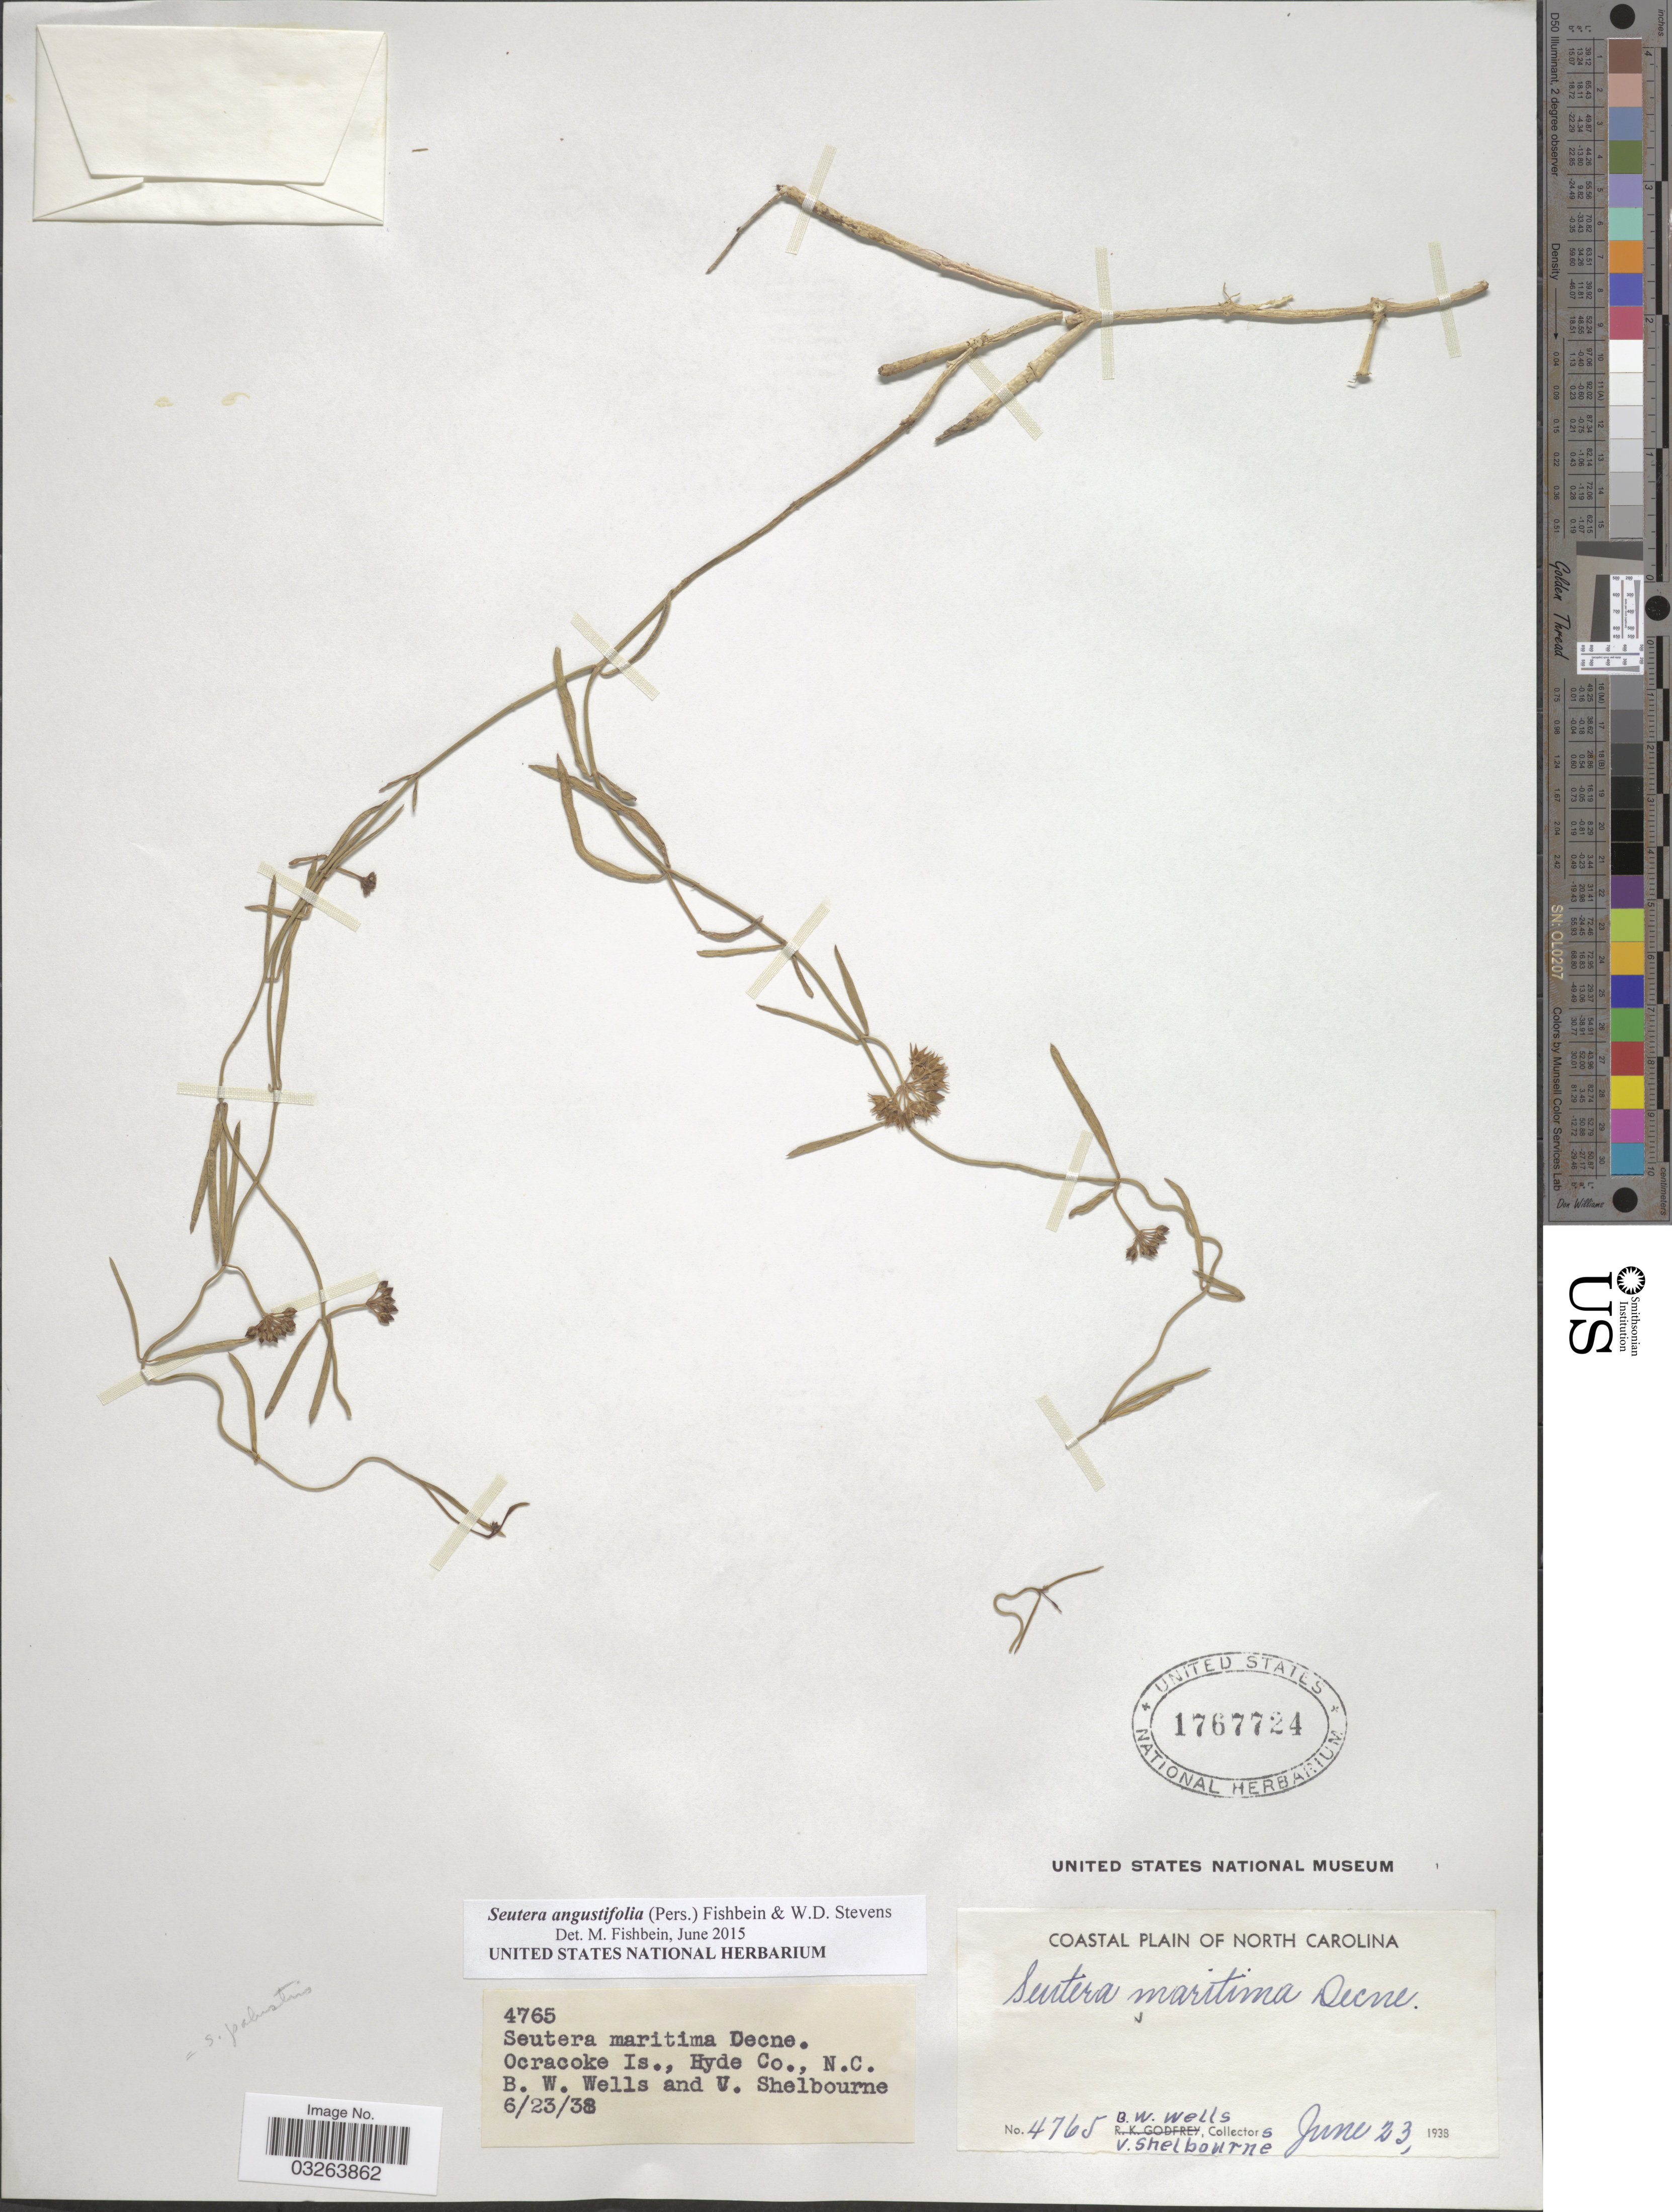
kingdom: Plantae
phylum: Tracheophyta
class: Magnoliopsida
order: Gentianales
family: Apocynaceae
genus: Seutera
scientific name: Seutera angustifolia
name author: Fishbein & W.D. Stevens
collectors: B. Wells & V. Shelbourne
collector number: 4765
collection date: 1938-06-23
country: United States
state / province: North Carolina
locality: Coastal Plain of North Carolina. Ocracoke Is., Hyde Co.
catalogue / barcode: US 1767724